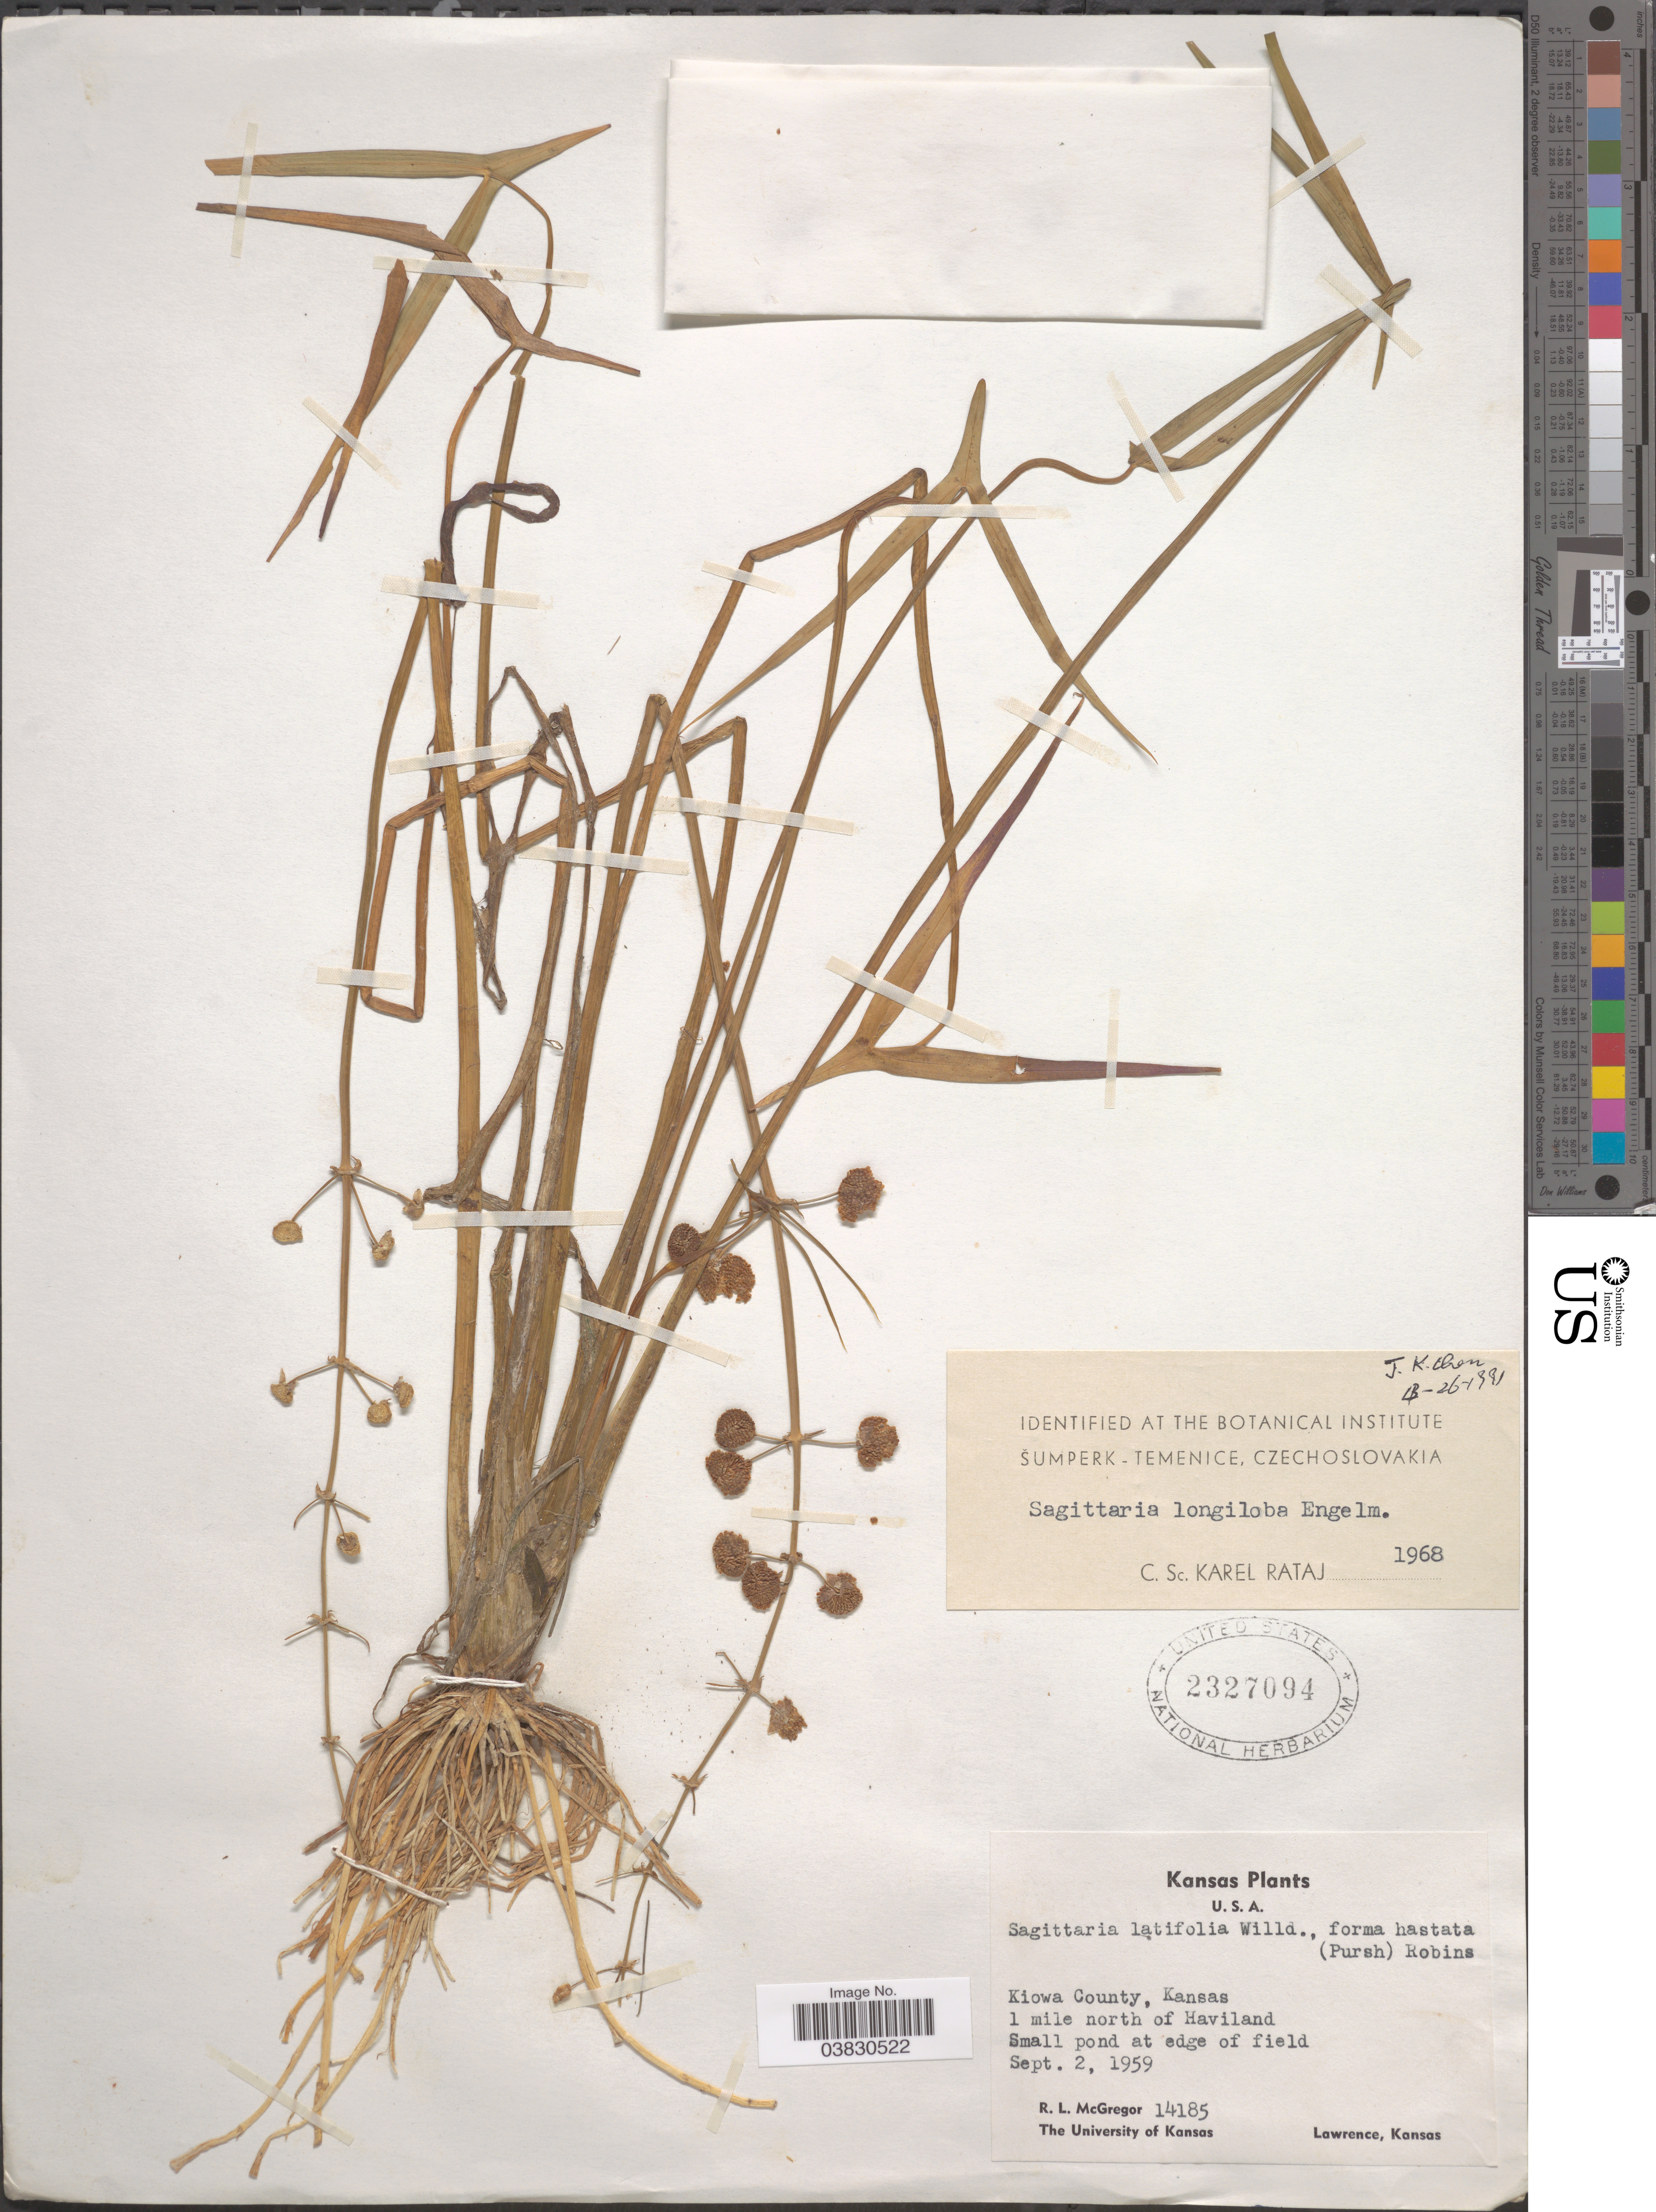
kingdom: Plantae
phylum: Tracheophyta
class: Liliopsida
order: Alismatales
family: Alismataceae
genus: Sagittaria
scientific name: Sagittaria longiloba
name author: Engelm. ex J.G. Sm.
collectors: R. McGregor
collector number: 14185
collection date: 1959-09-02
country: United States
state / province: Kansas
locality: Kiowa County, 1 mile north of Haviland. Small pond at edge of field.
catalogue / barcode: US 2327094